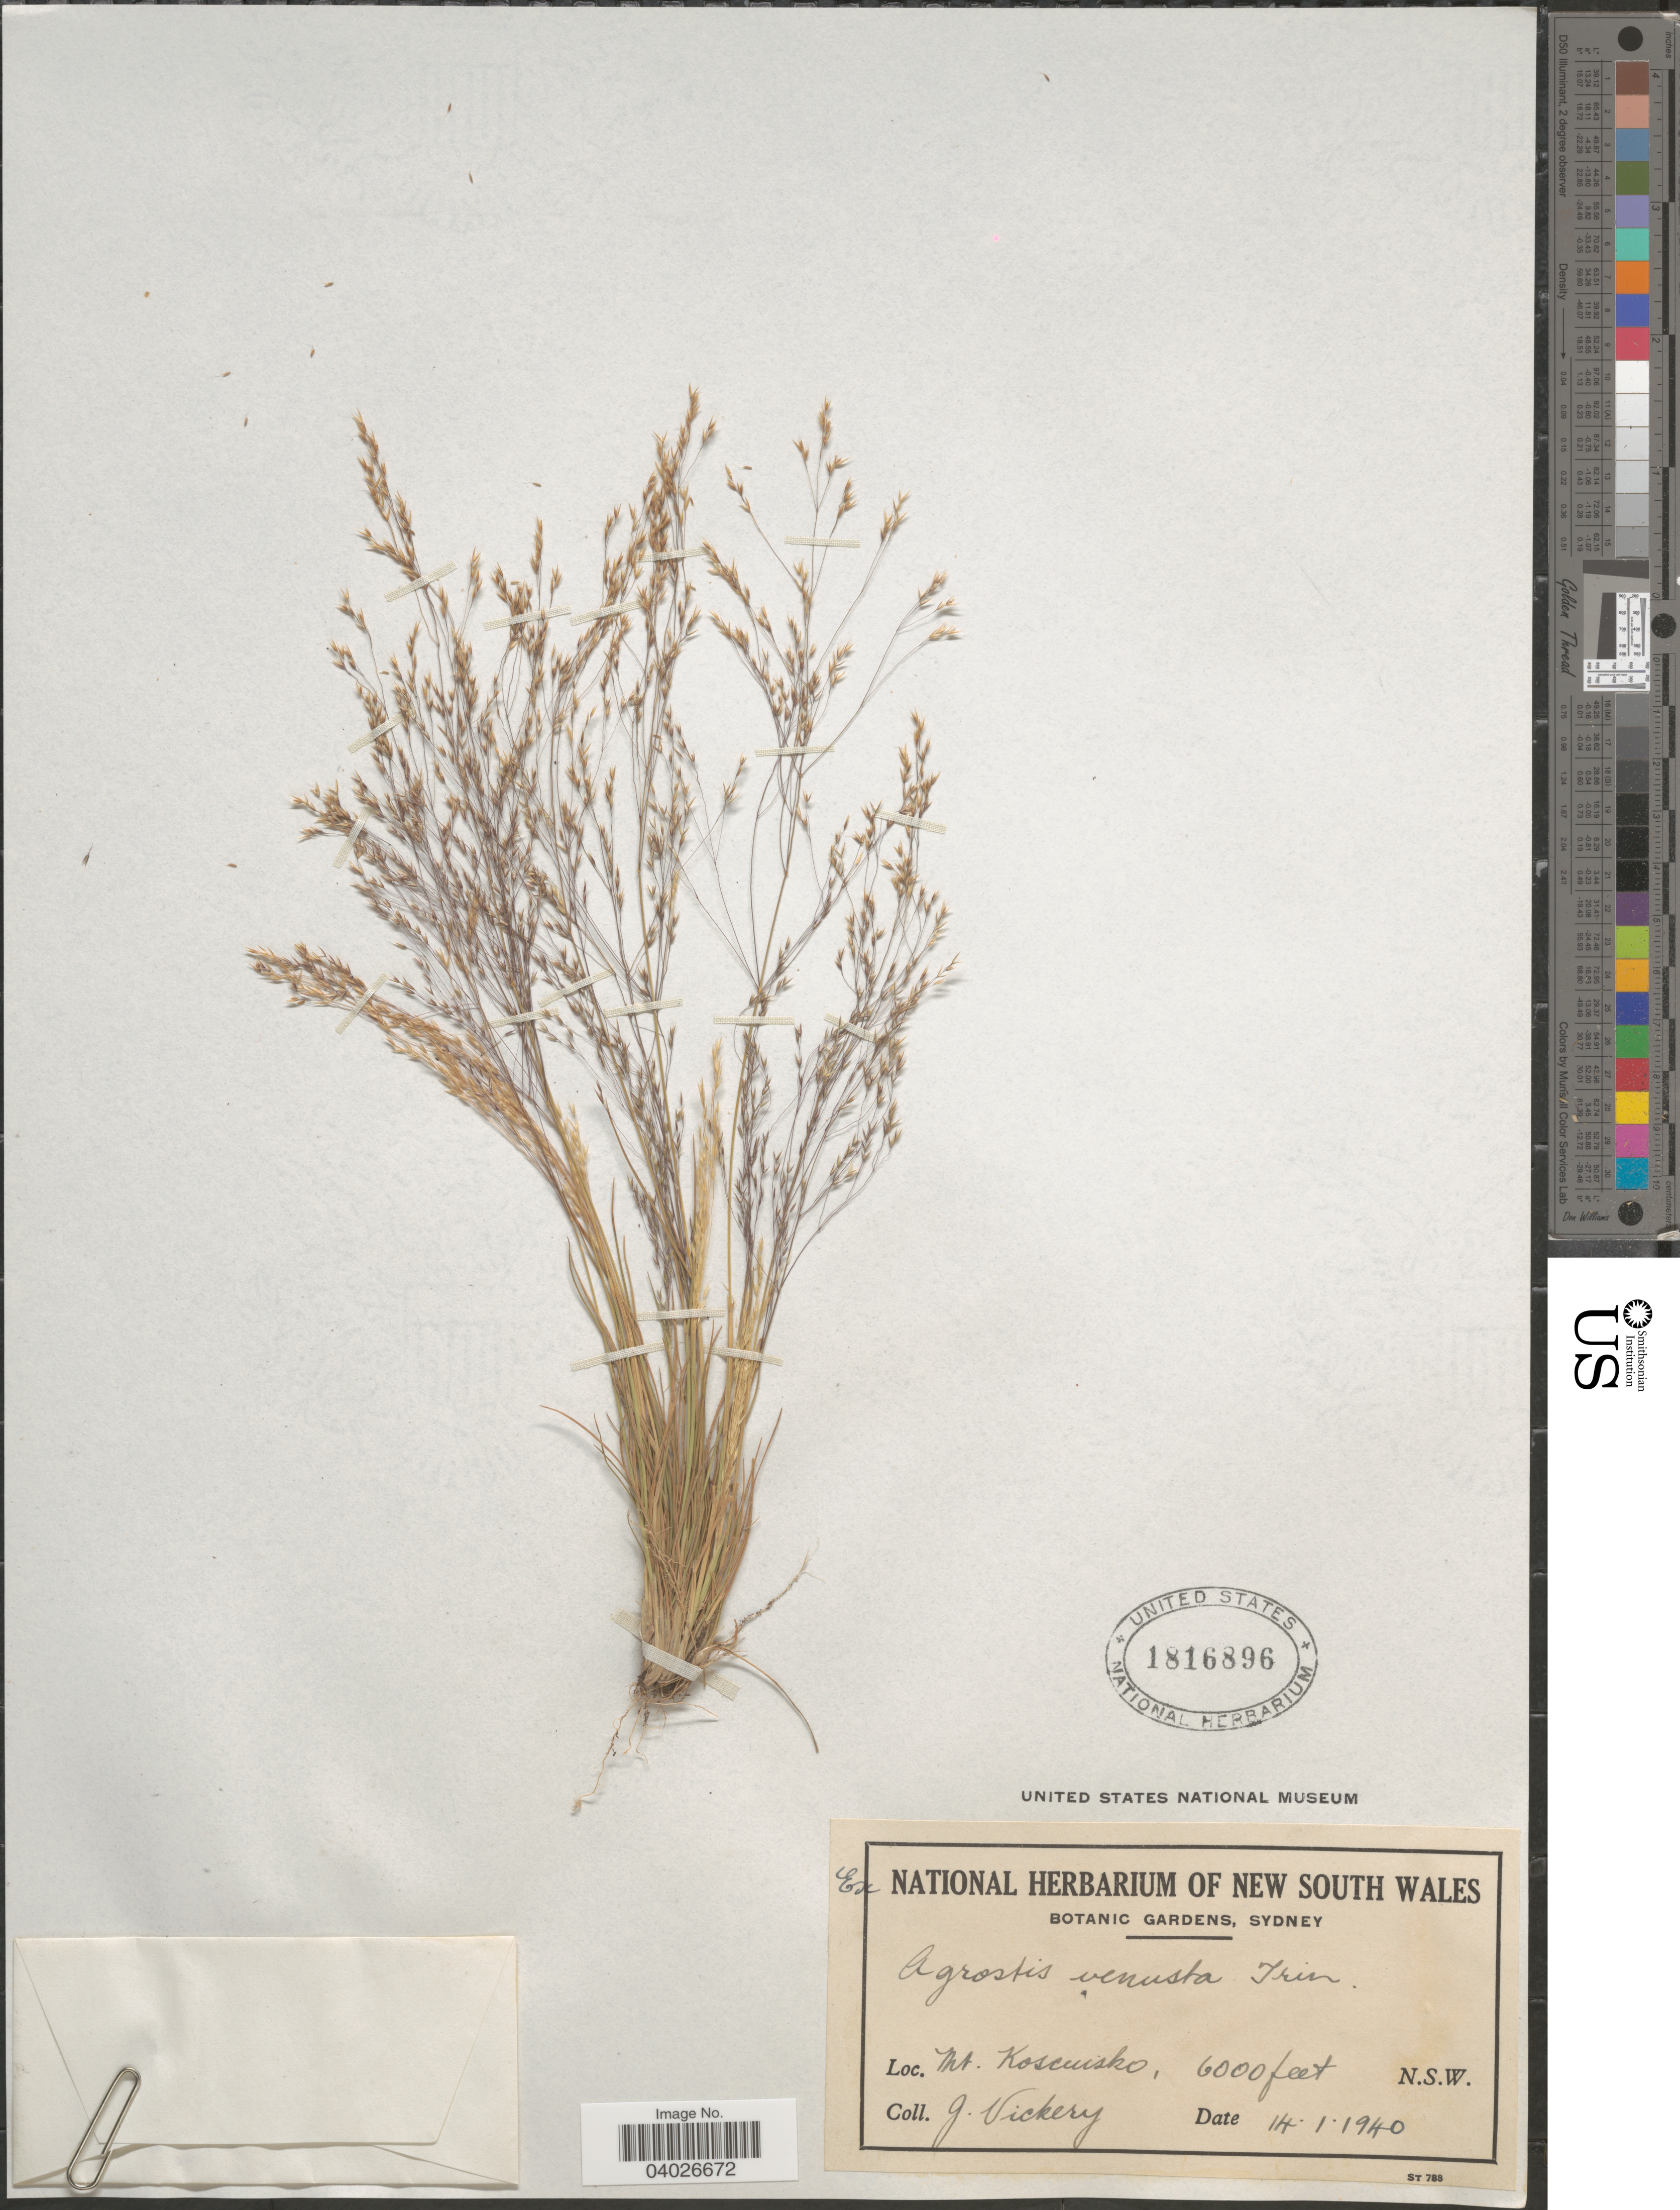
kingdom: Plantae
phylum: Tracheophyta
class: Liliopsida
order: Poales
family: Poaceae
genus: Agrostis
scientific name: Agrostis venusta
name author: Trin.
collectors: J. Vickery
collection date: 1940-01-14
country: Australia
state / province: New South Wales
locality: Mt. Kosciusko.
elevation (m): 1829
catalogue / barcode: US 1816896